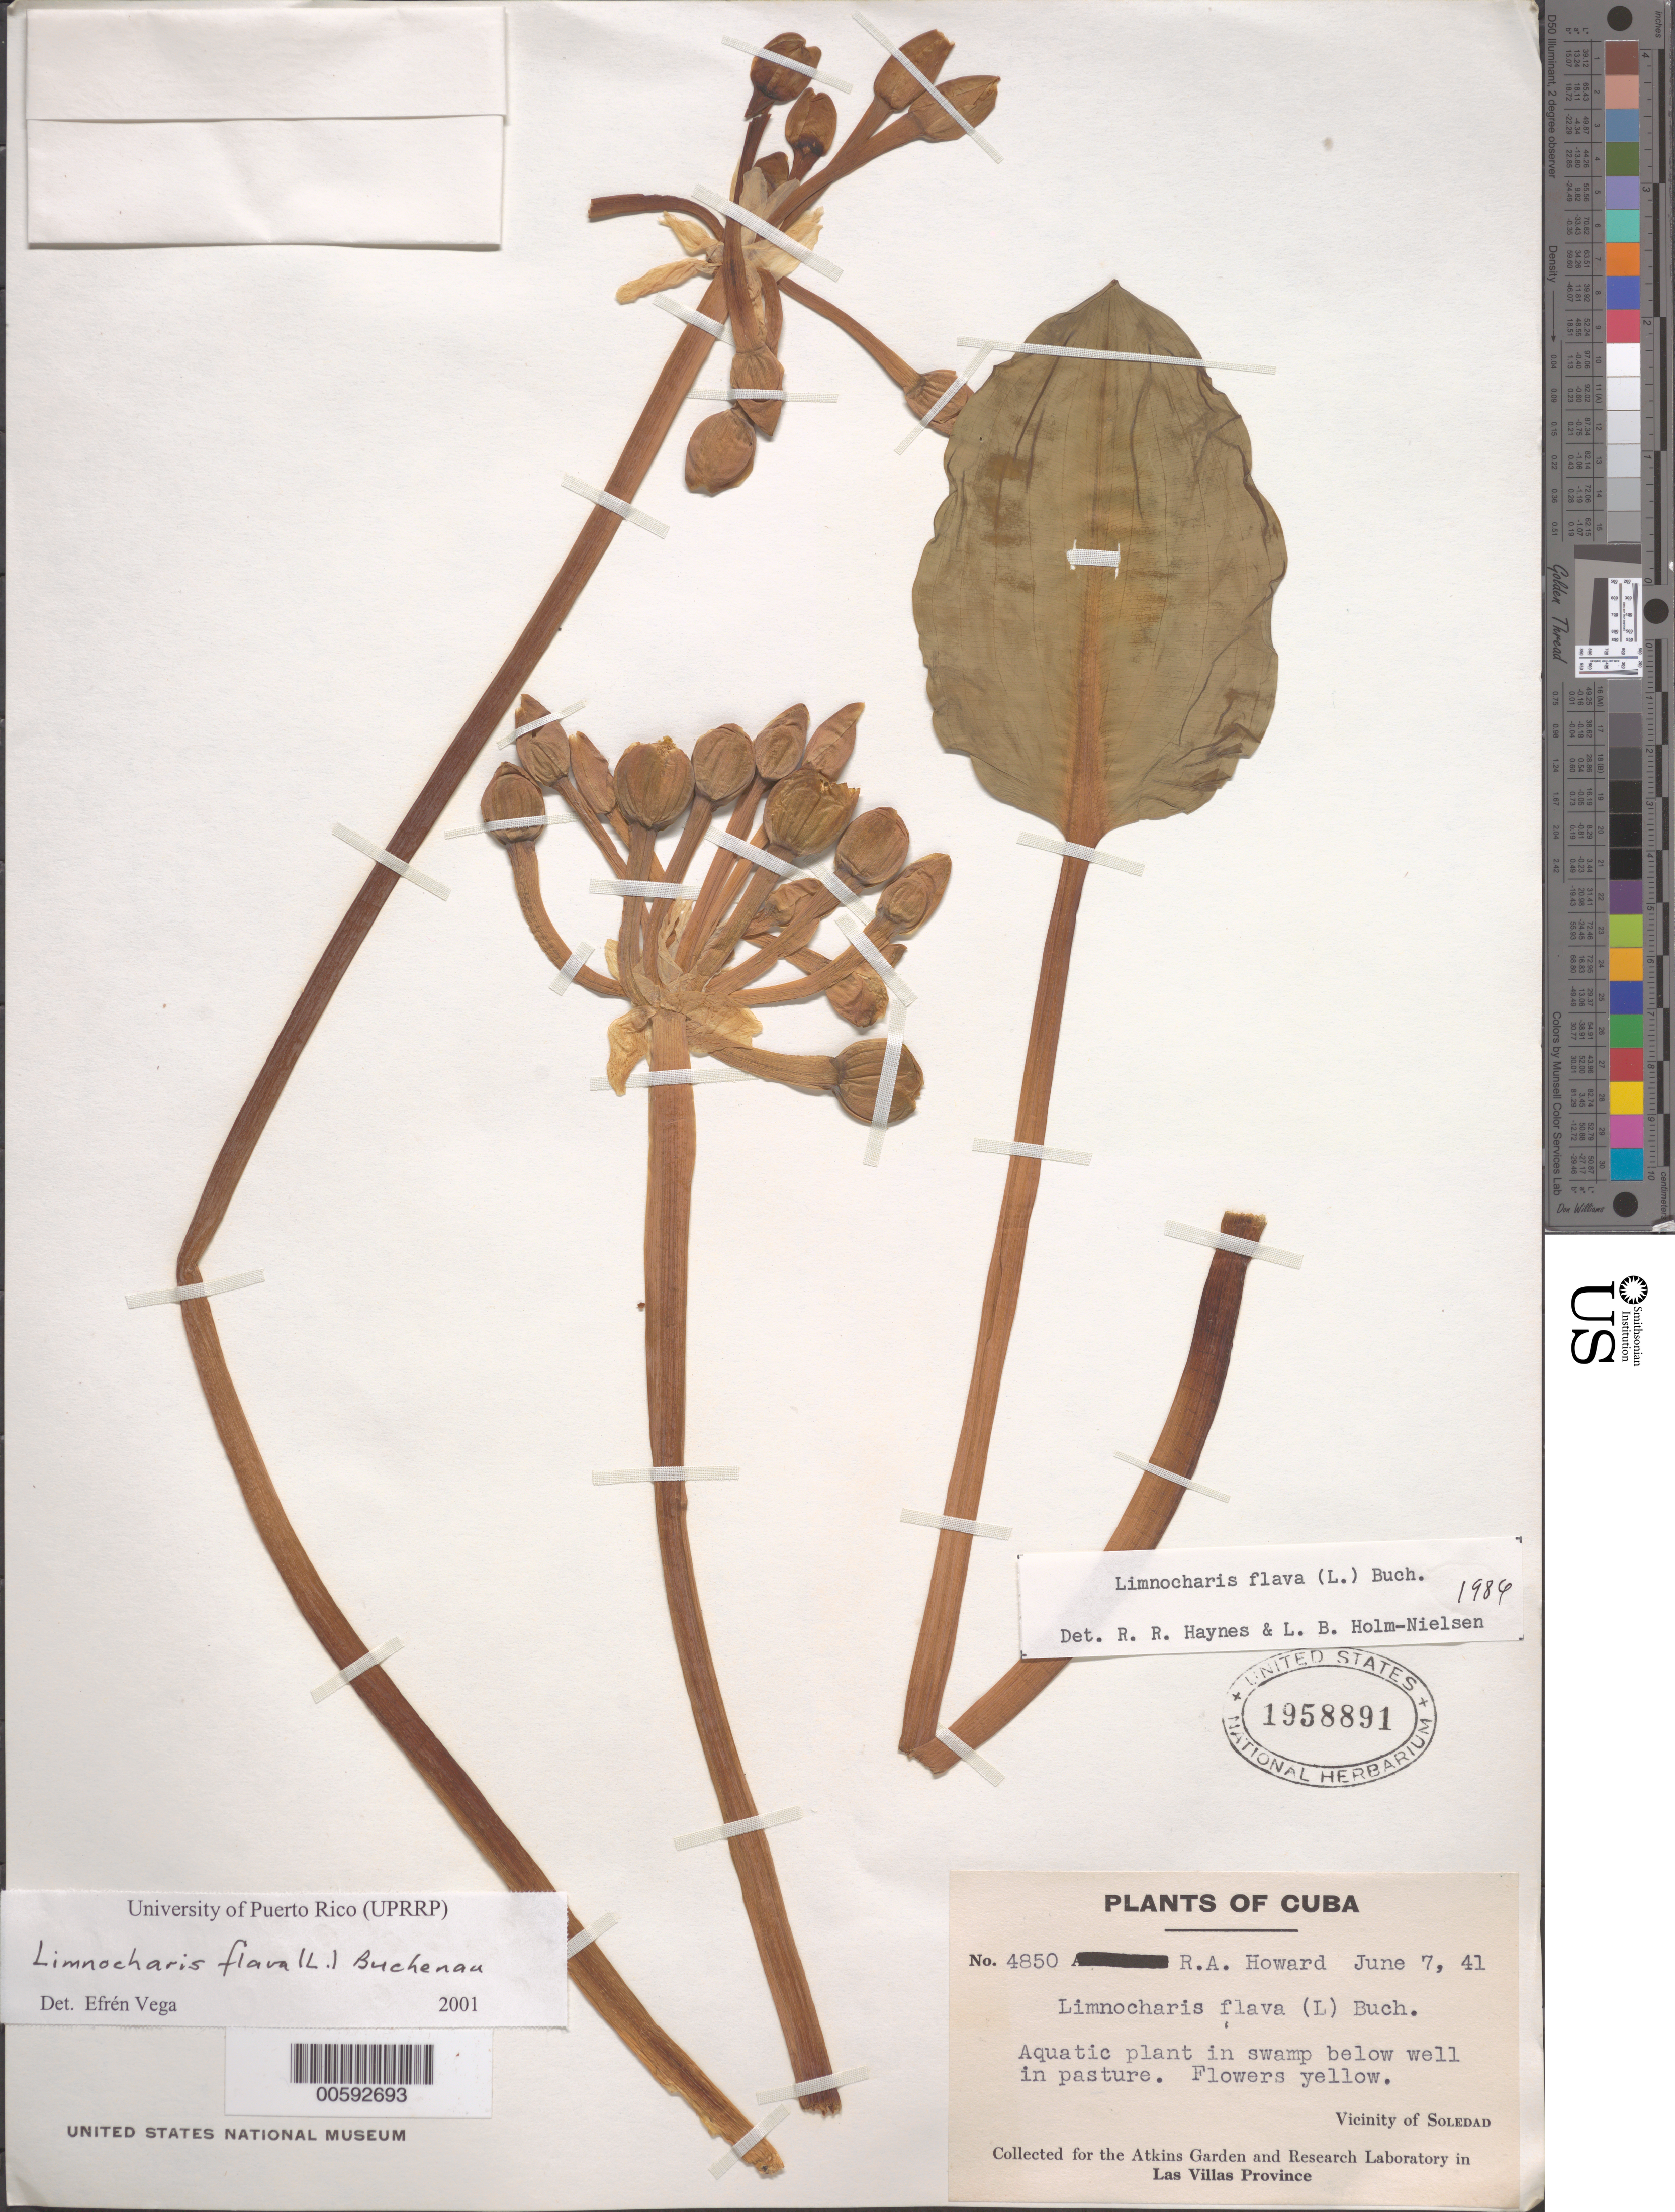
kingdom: Plantae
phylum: Tracheophyta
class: Liliopsida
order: Alismatales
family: Alismataceae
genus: Limnocharis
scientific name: Limnocharis flava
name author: (L.) Buchenau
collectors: R. A. Howard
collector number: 4850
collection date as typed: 07 Jun 1941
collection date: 1941-06-07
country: Cuba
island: Greater Antilles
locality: Soledad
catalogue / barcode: US 1958891